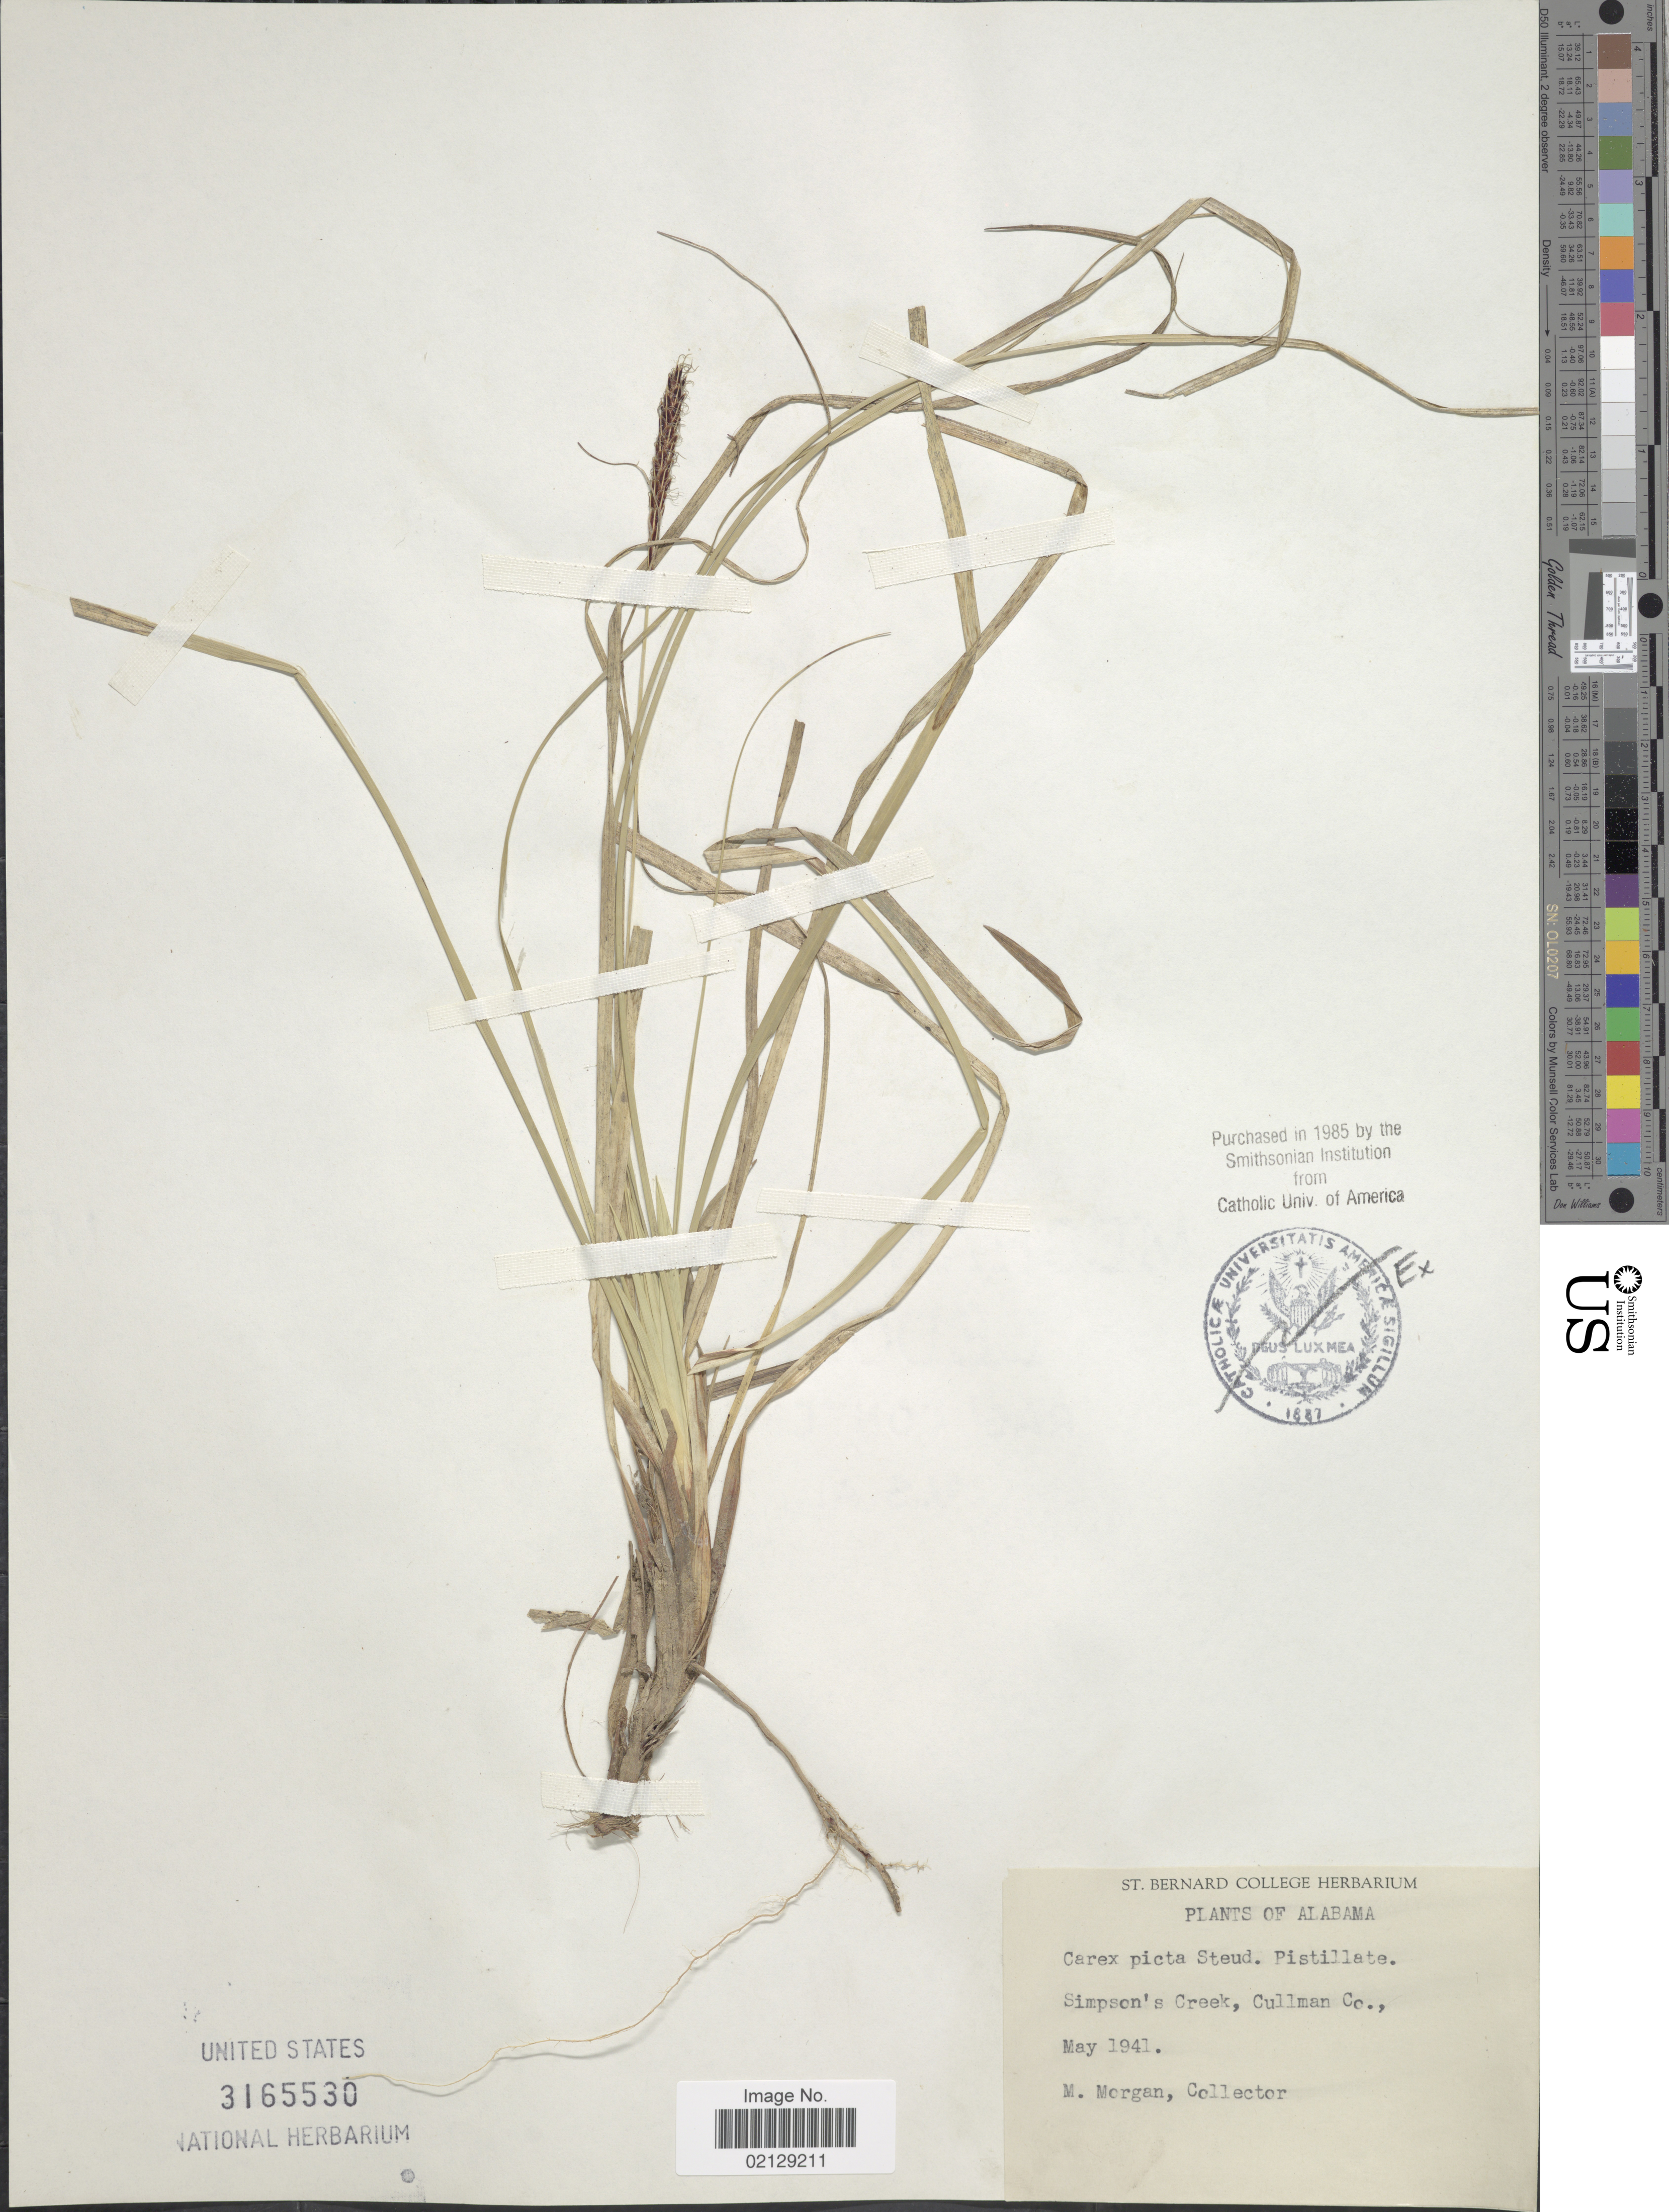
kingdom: Plantae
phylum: Tracheophyta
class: Liliopsida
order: Poales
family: Cyperaceae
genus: Carex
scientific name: Carex picta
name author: Steud.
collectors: M. Morgan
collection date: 1941-05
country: United States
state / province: Alabama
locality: Simpson's Creek, Cullman Co.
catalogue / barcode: US 3165530